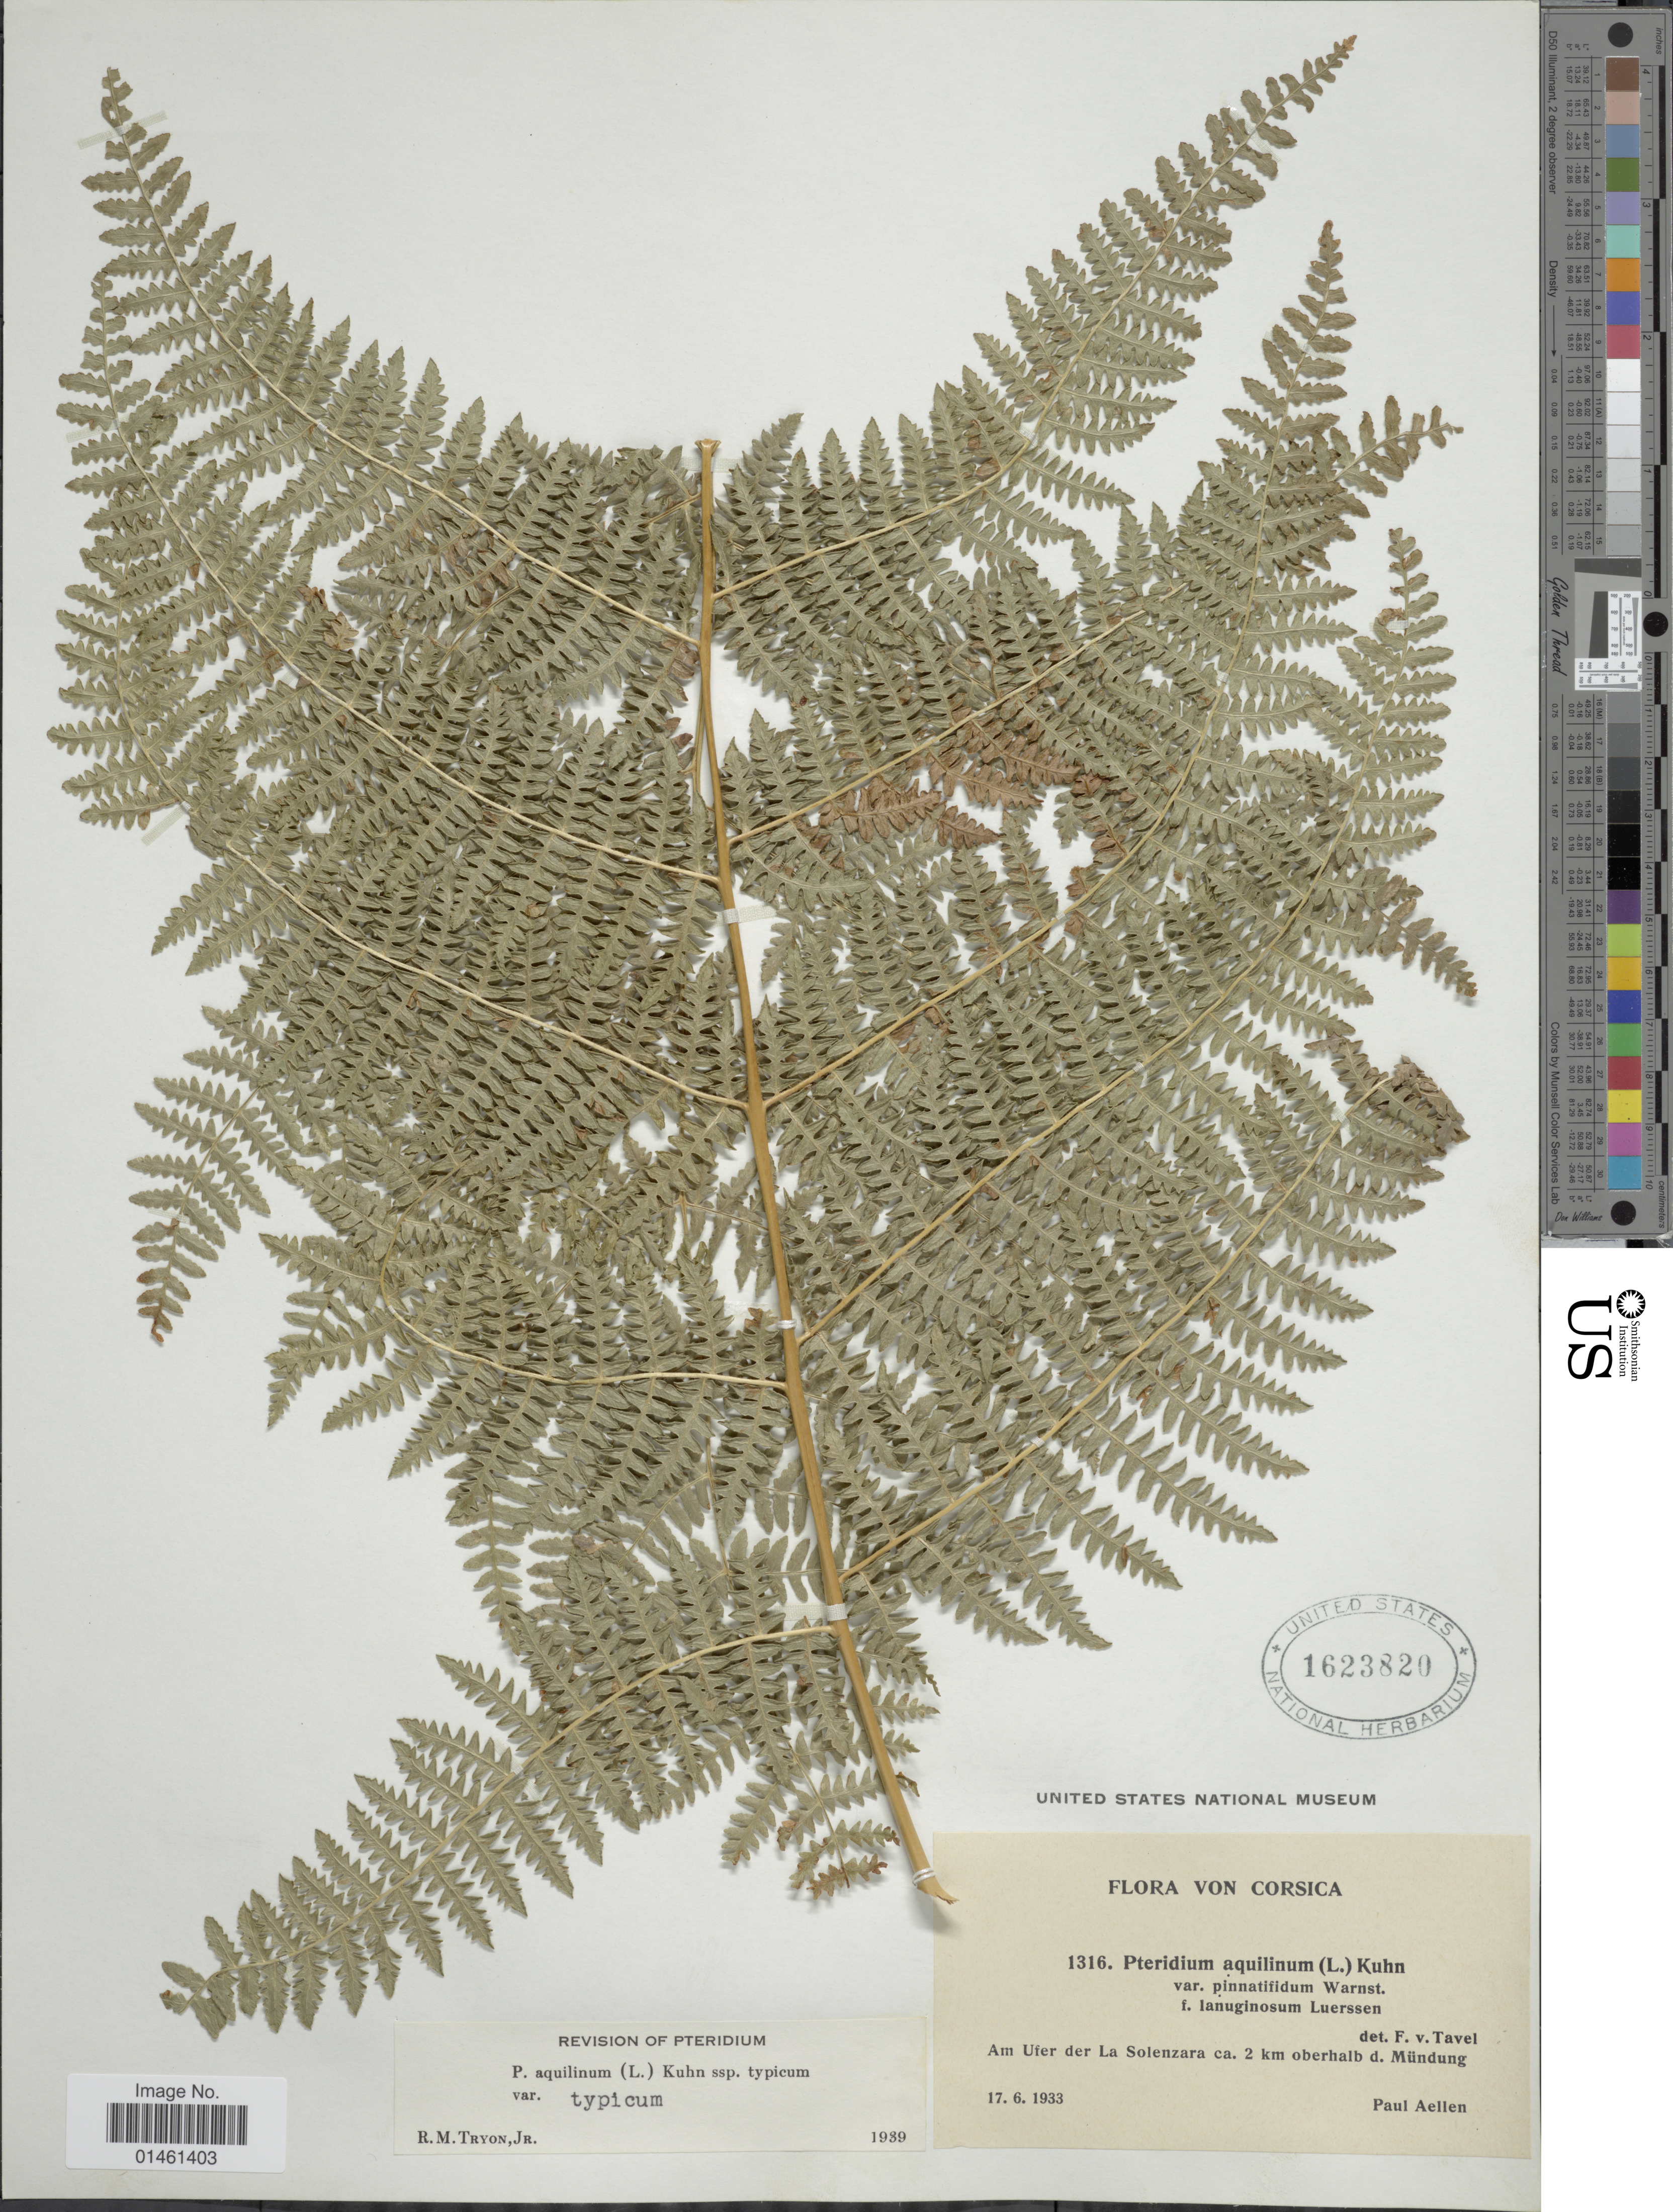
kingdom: Plantae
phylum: Tracheophyta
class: Polypodiopsida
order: Polypodiales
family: Dennstaedtiaceae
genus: Pteridium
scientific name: Pteridium aquilinum var. typicum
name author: R.M. Tryon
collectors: P. Aellen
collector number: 1316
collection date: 1933-06-17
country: France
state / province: Corsica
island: Corse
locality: Von Corsica, Am ufer der La Solenzara ca. 2km oberhalb d. Mündung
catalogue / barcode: US 1623820